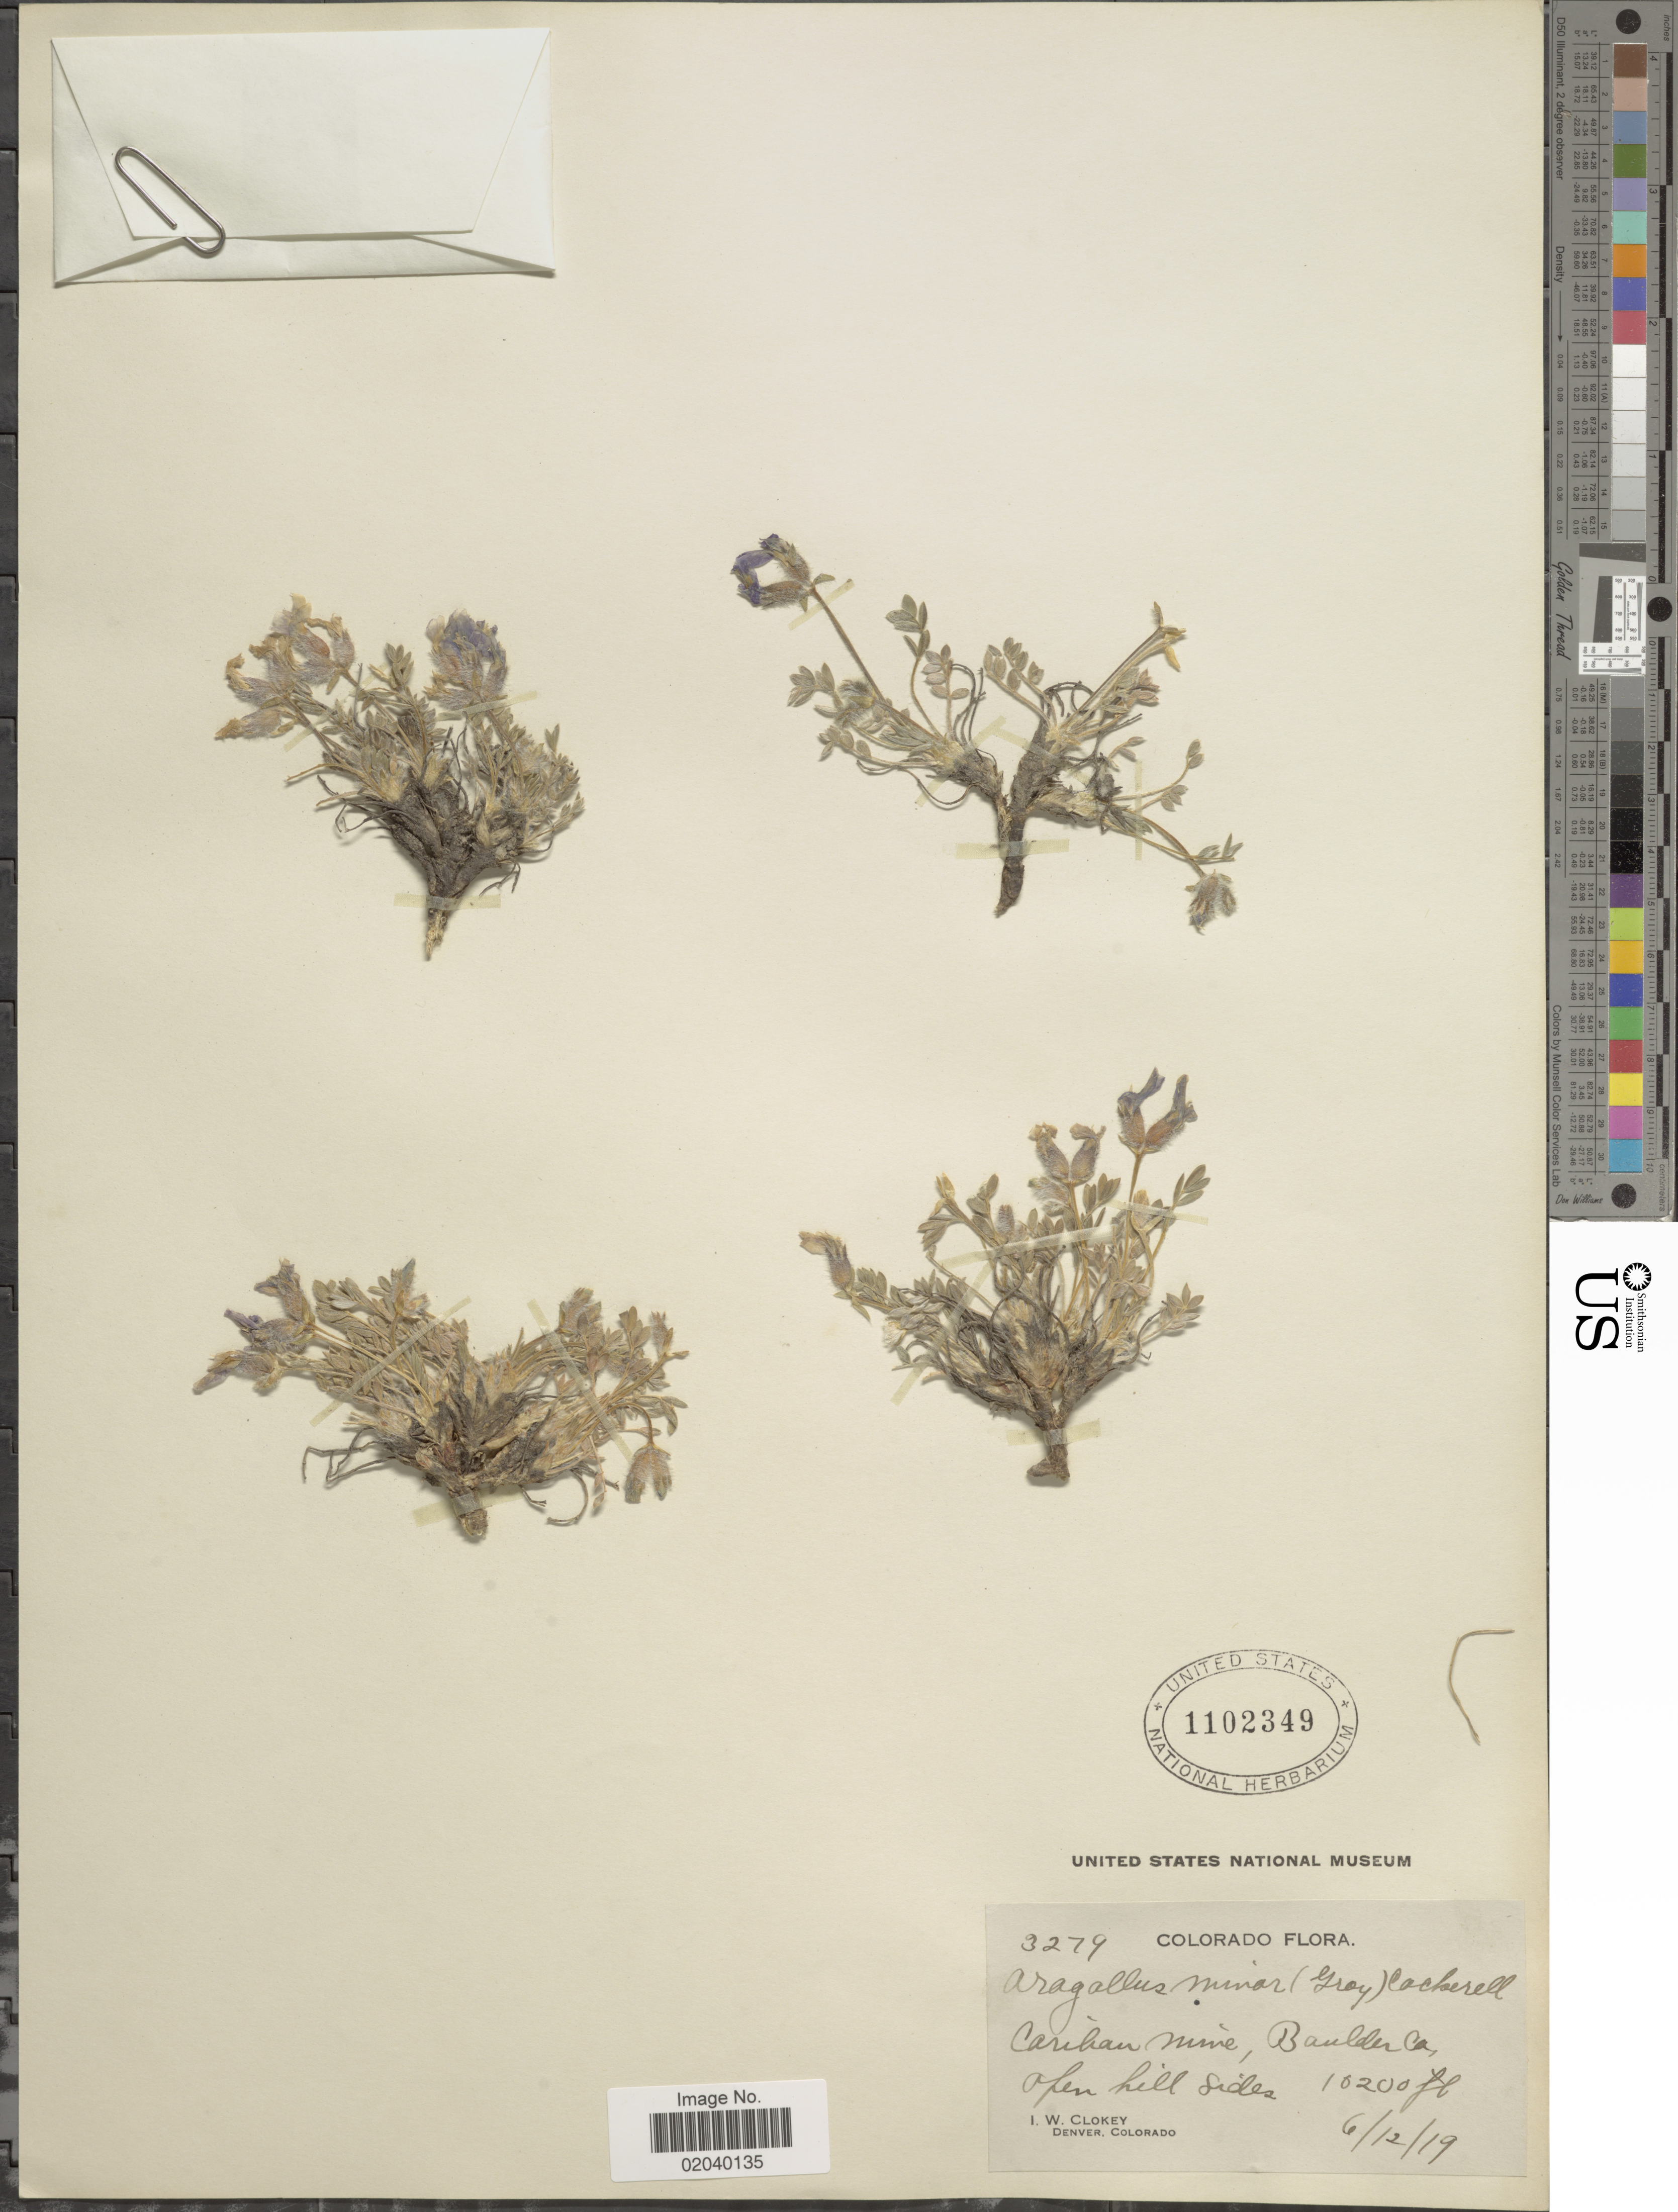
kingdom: Plantae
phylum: Tracheophyta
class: Magnoliopsida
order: Fabales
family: Fabaceae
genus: Oxytropis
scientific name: Oxytropis muticeps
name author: Nutt.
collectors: I. W. Clokey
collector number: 3279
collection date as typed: Transcribed d/m/y: 12/6/19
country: United States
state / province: Colorado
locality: Carihan Mine, Boulder Co, Open hill sides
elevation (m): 3109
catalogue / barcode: US 1102349